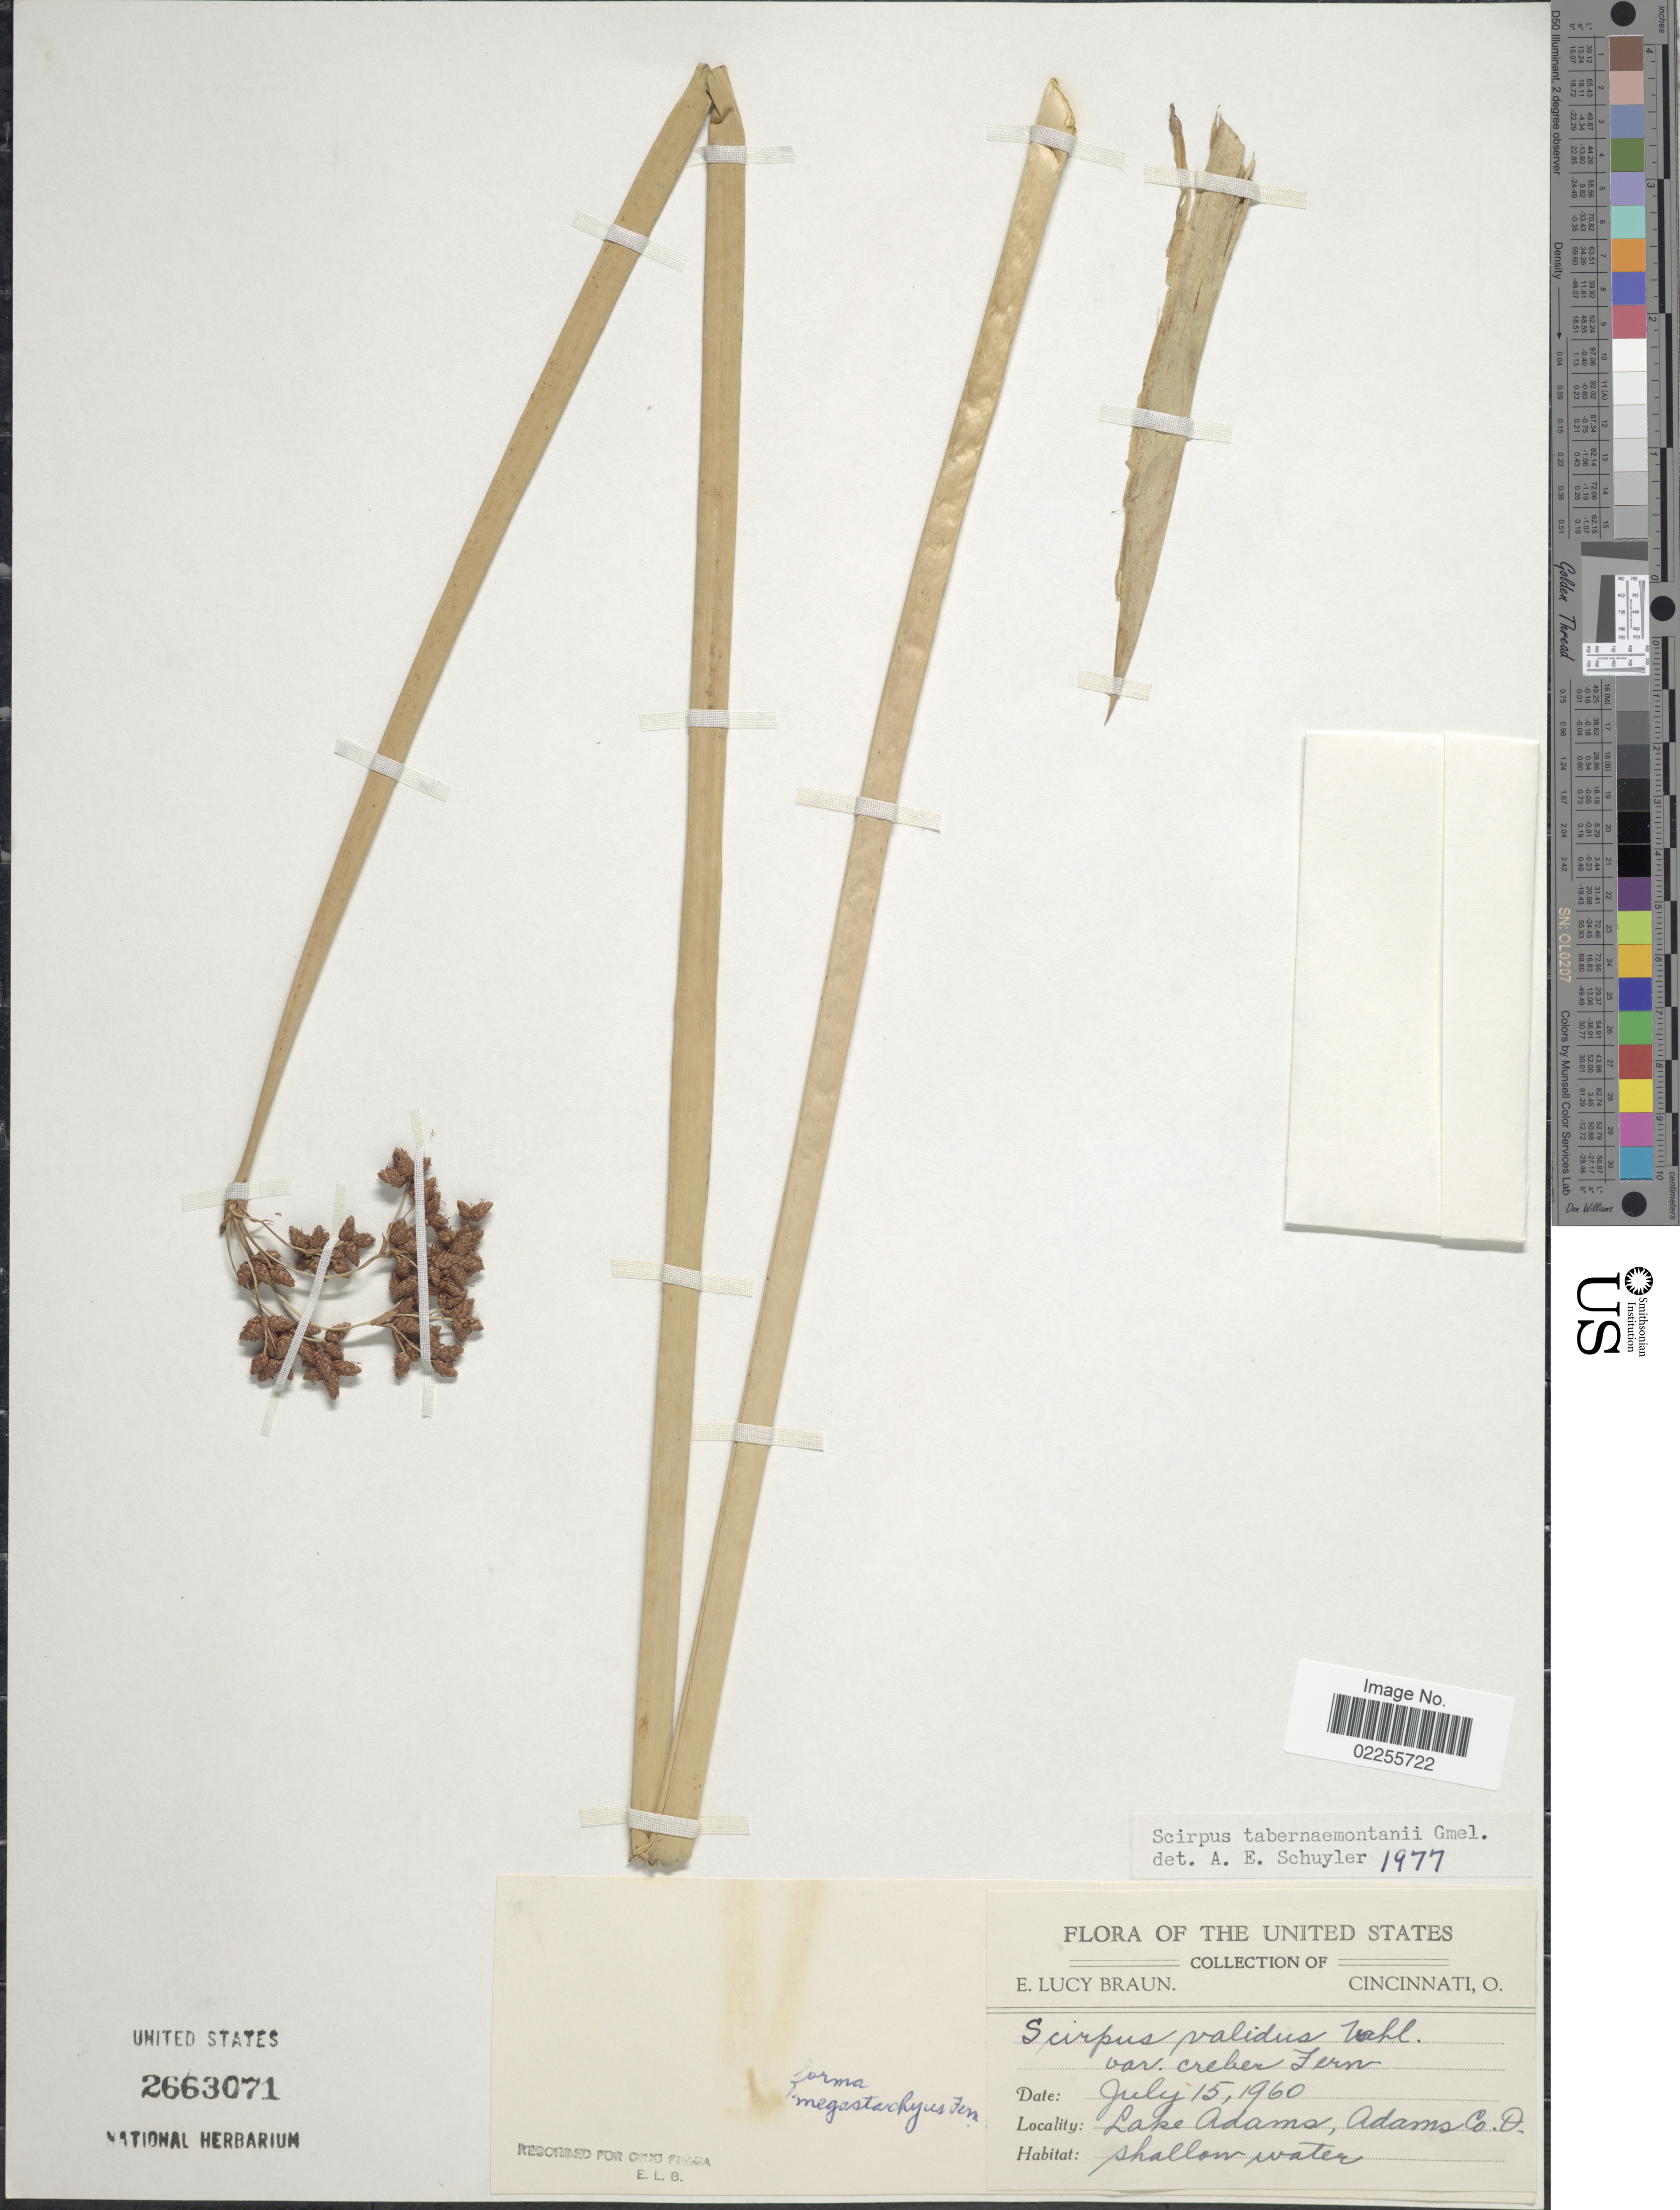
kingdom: Plantae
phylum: Tracheophyta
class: Liliopsida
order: Poales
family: Cyperaceae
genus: Schoenoplectus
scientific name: Schoenoplectus tabernaemontani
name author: (C.C. Gmel.) Palla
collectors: E. L. Braun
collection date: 1960-07-15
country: United States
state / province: Ohio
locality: Lake Adams, shallow water.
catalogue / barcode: US 2663071